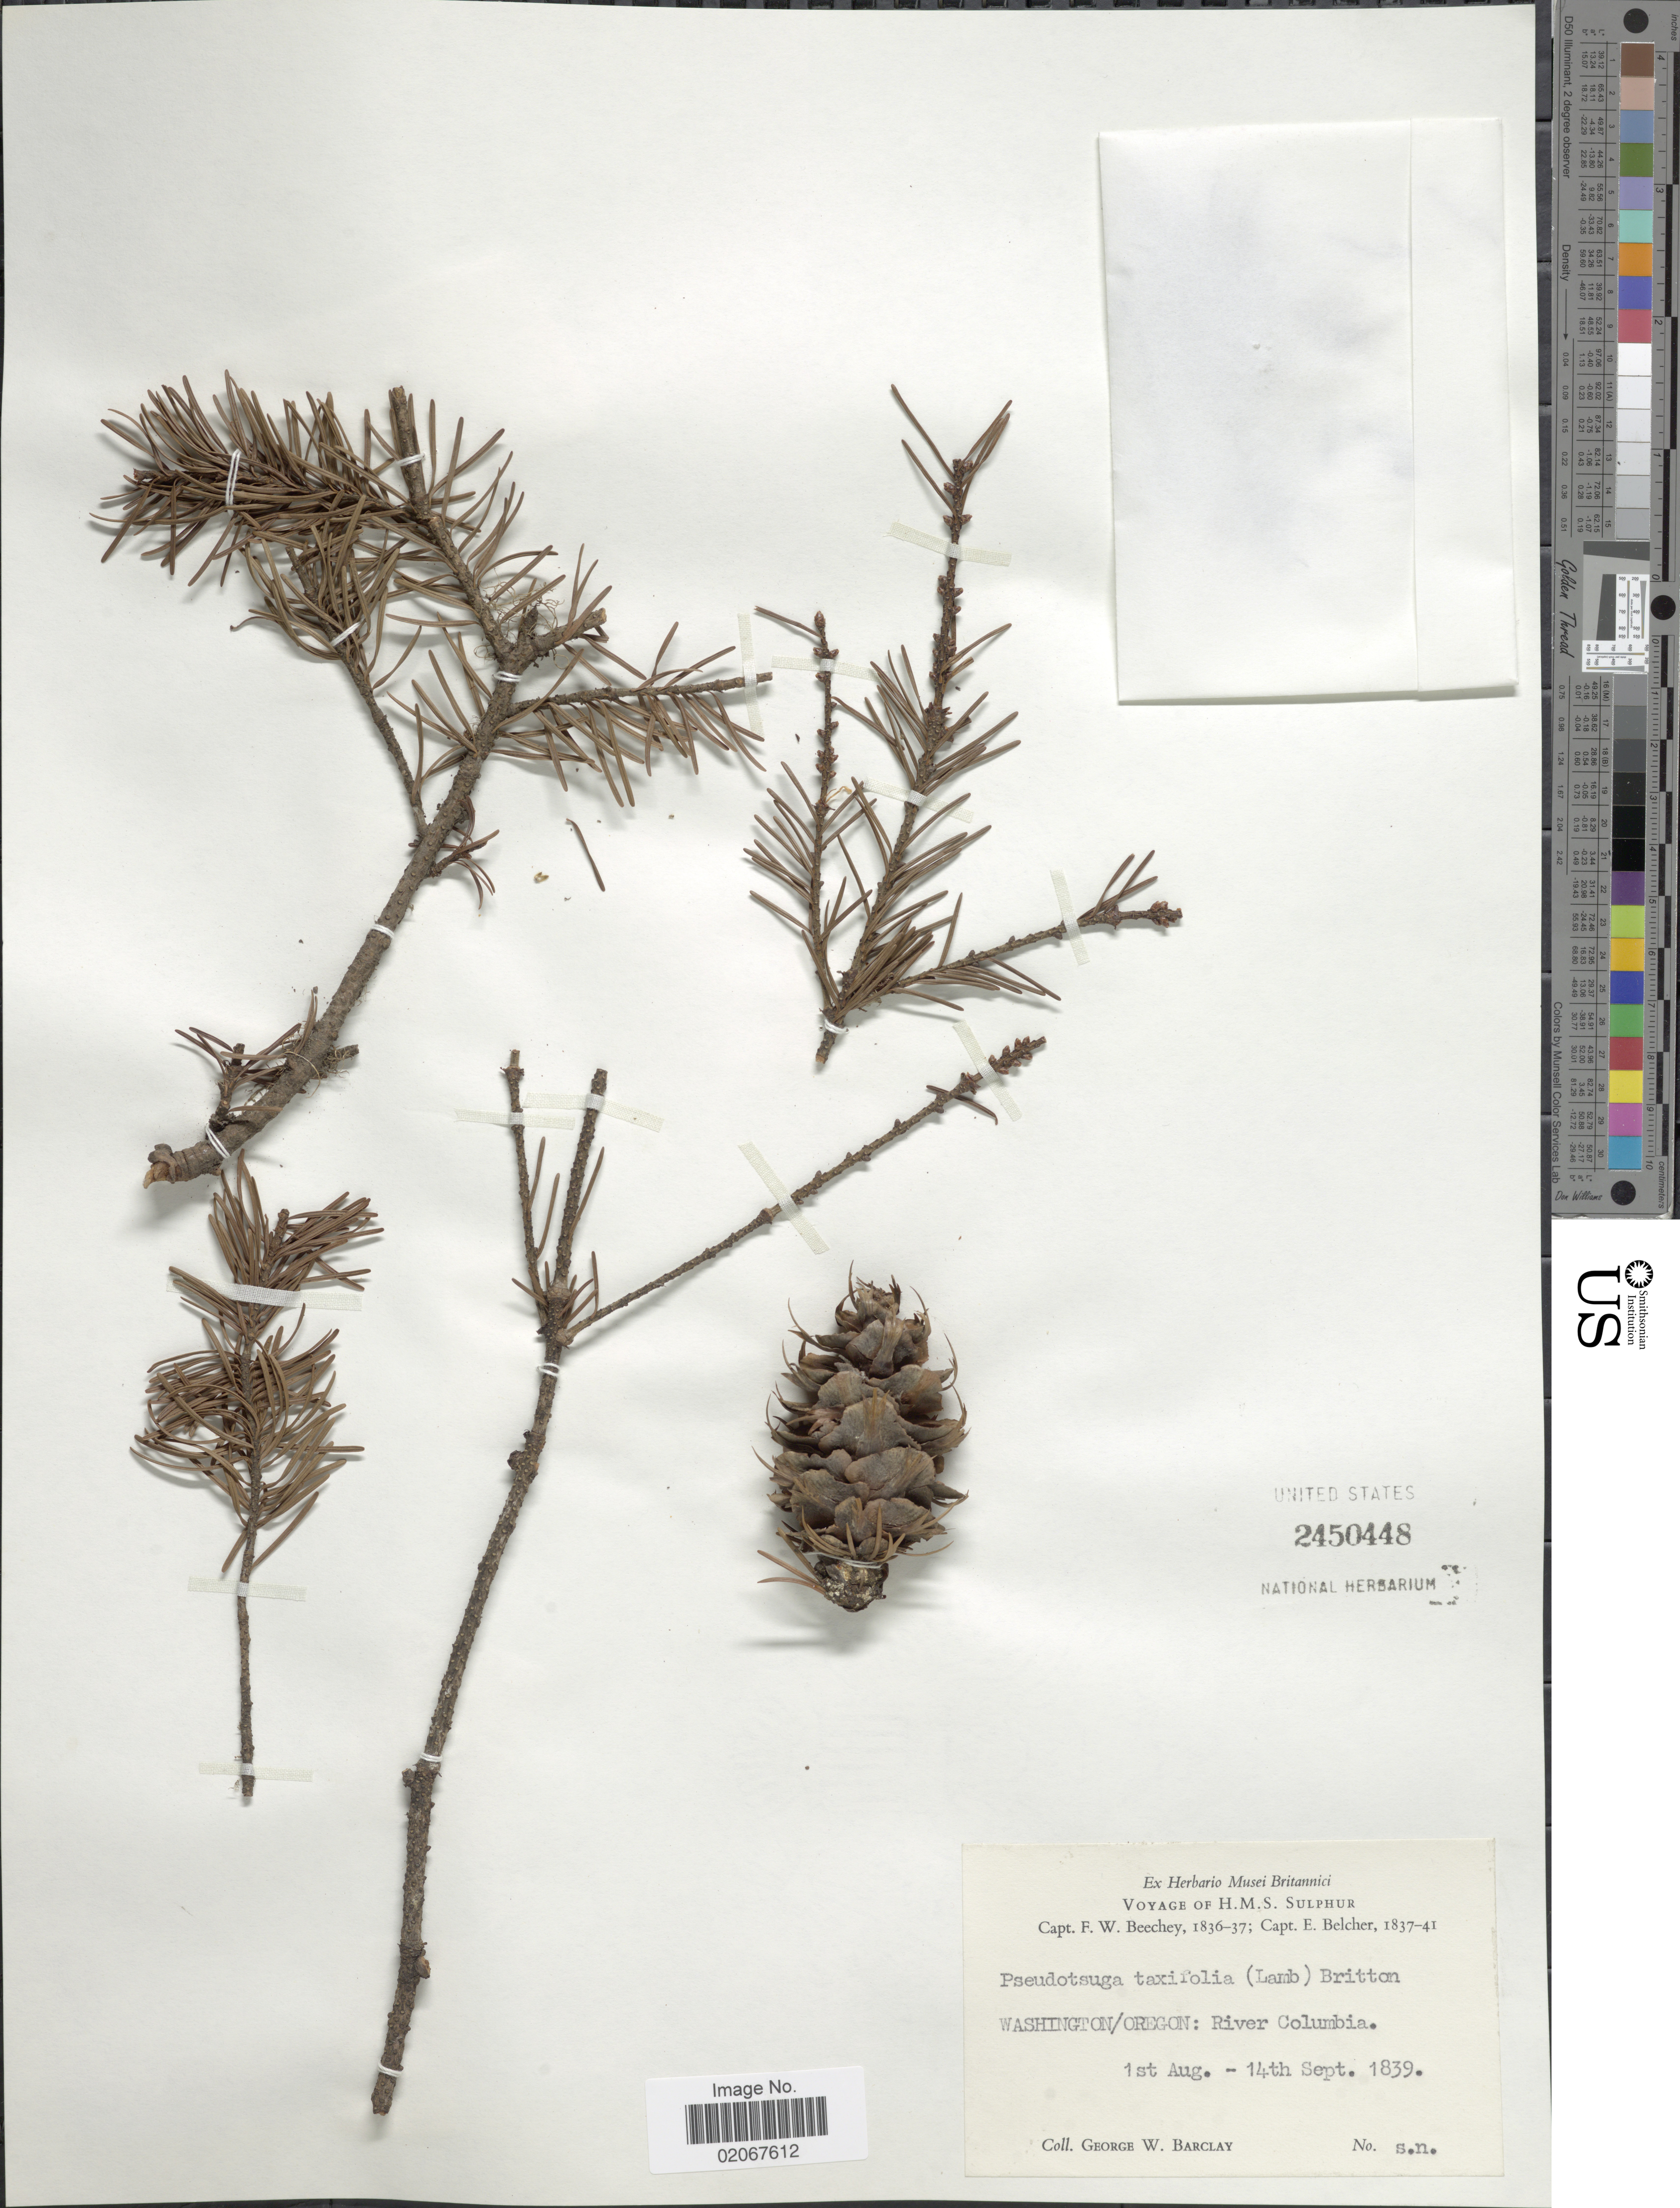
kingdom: Plantae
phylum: Tracheophyta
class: Pinopsida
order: Pinales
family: Pinaceae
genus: Pseudotsuga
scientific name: Pseudotsuga menziesii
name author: (Mirb.) Franco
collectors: G. W. Barclay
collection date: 1839-08-01/1839-09-14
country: United States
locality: Washington/Oregon: River Columbia.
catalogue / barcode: US 2450448